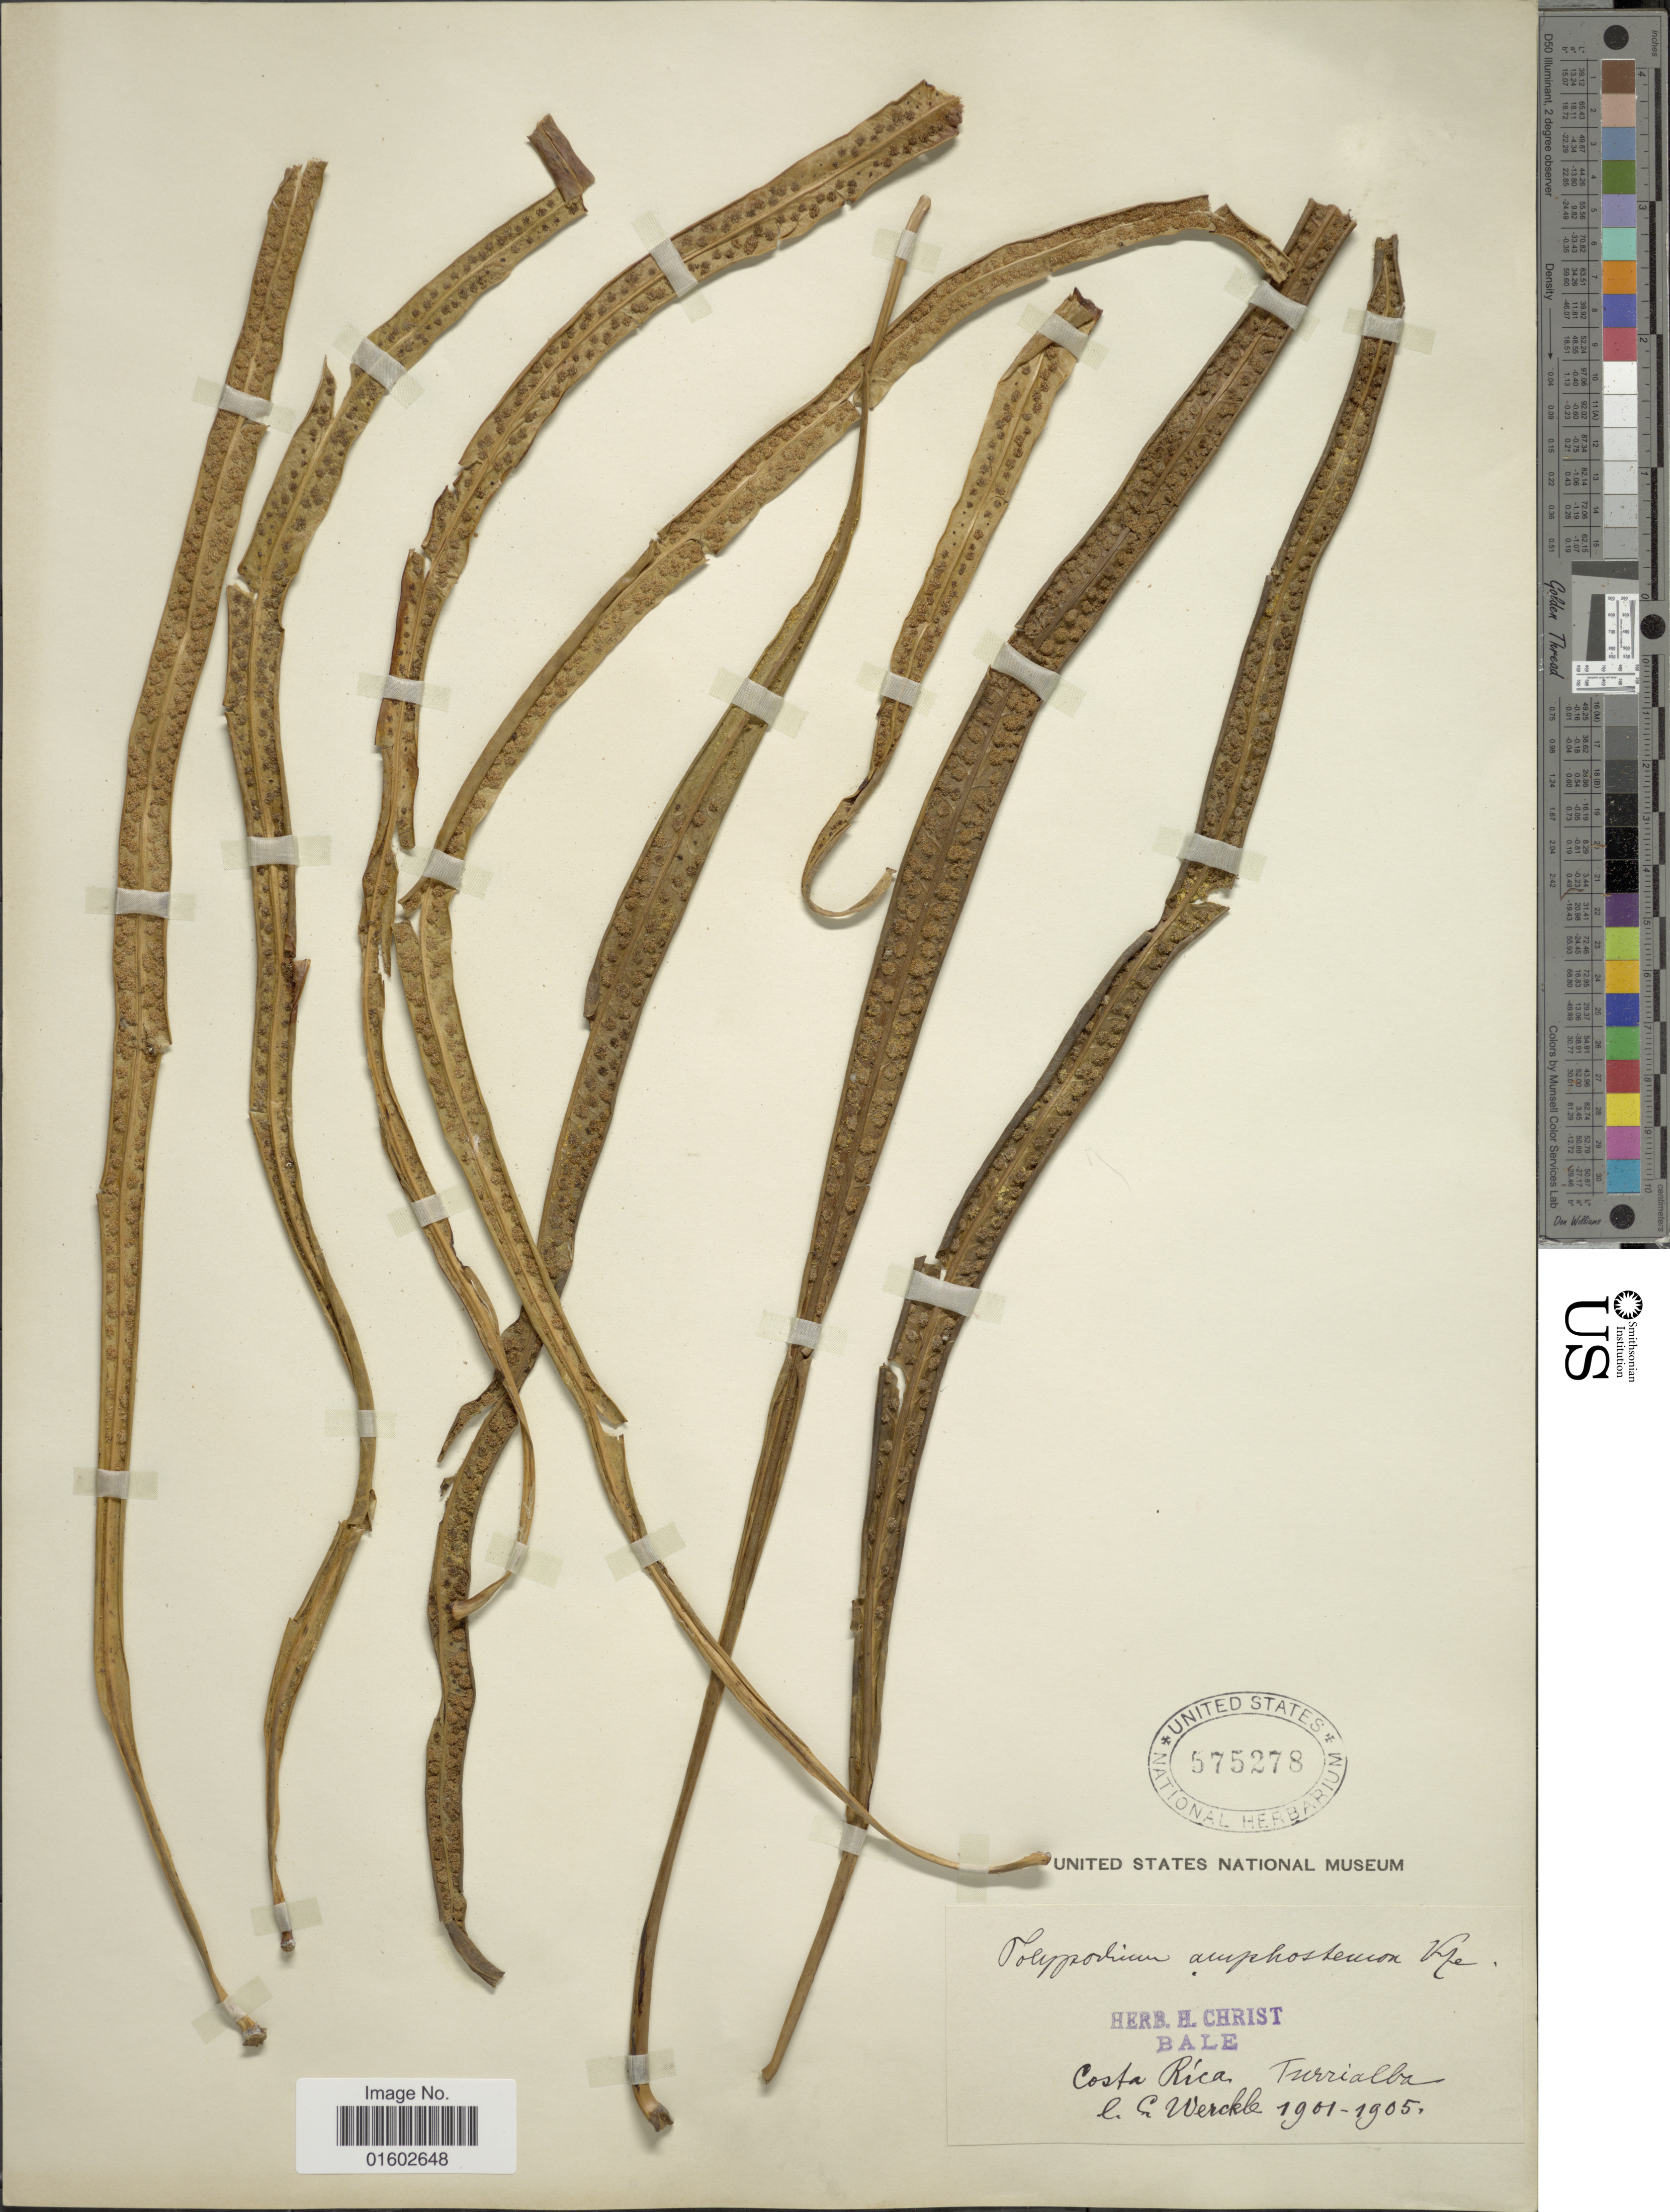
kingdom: Plantae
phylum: Tracheophyta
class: Polypodiopsida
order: Polypodiales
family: Polypodiaceae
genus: Campyloneurum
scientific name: Campyloneurum amphostenon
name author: (Kunze ex Klotzsch) Fée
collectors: C. C Wercklé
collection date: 1901/1905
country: Costa Rica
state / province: Cartago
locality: Turrialba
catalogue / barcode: US 575278